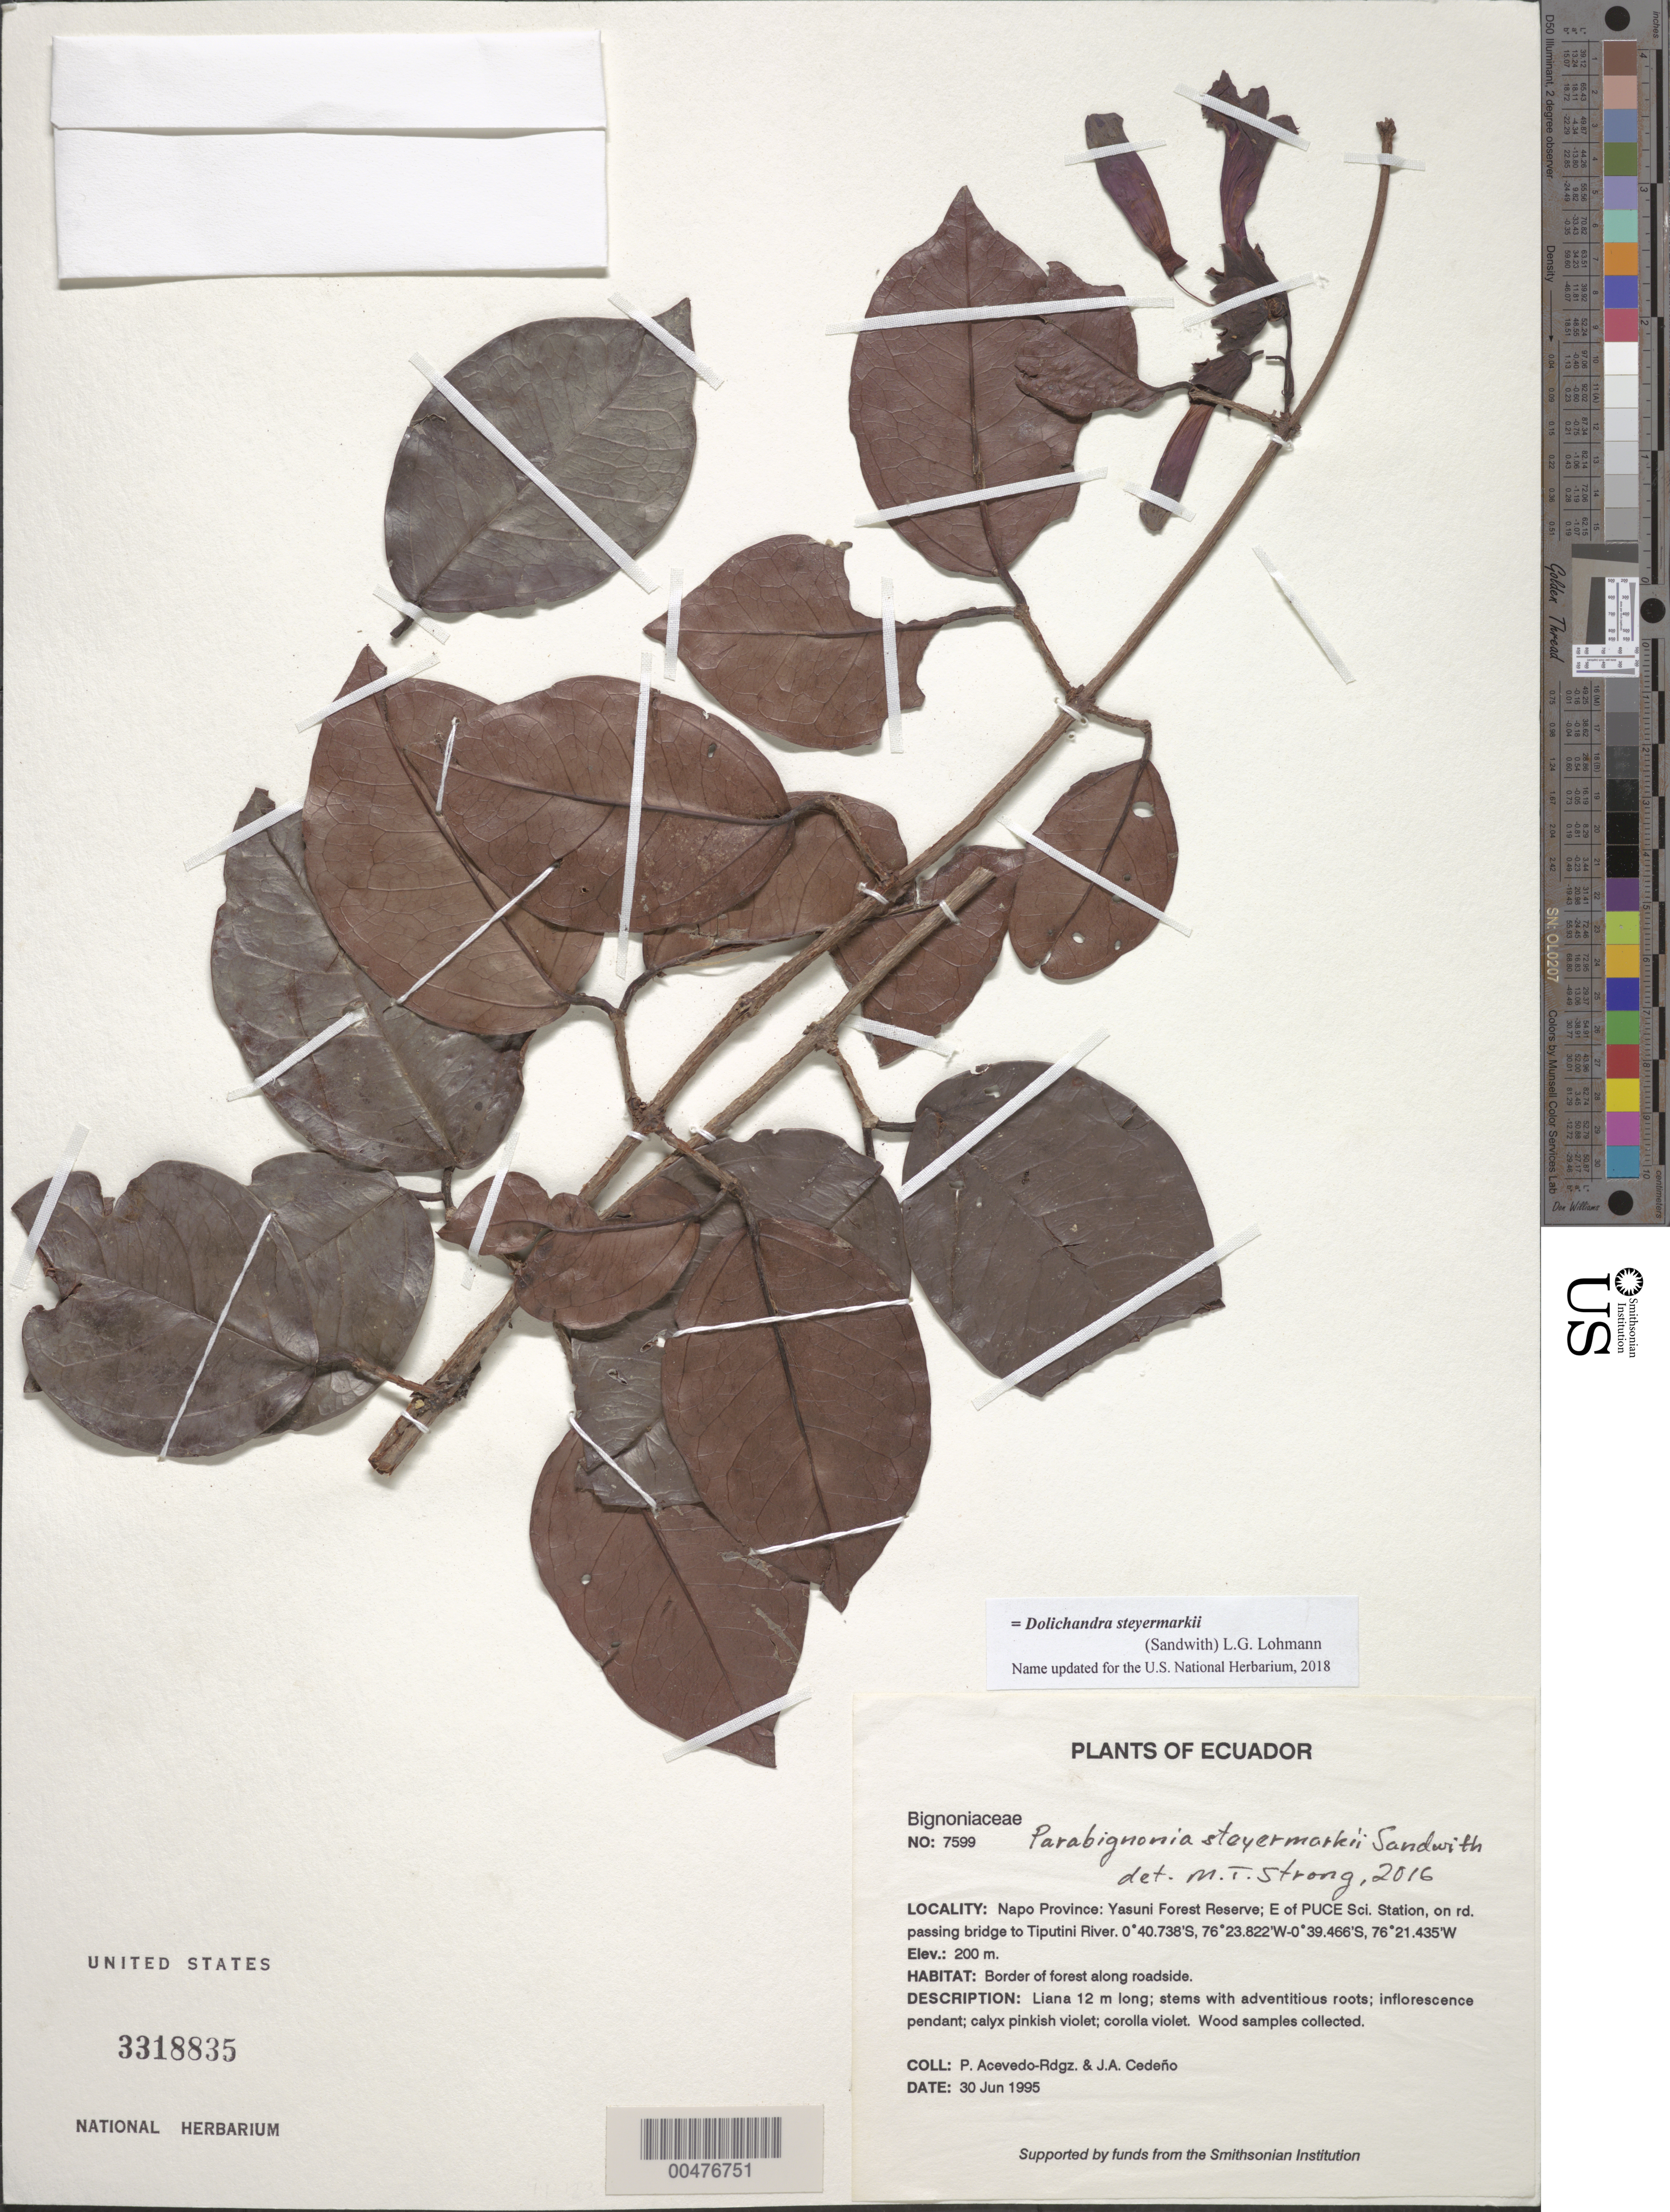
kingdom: Plantae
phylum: Tracheophyta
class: Magnoliopsida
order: Lamiales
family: Bignoniaceae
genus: Dolichandra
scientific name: Dolichandra steyermarkii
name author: (Sandwith) L.G. Lohmann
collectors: P. Acevedo-Rodr. & J. A. Cedeño M.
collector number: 7599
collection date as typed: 30 Jun 1995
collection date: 1995-06-30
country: Ecuador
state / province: Napo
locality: Napo Province: Yasuni Forest Reserve; E of PUCE Sci. Station on rd. passing bridge to Tiputini River.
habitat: Border of forest along roadside.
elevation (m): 200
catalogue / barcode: US 3318835